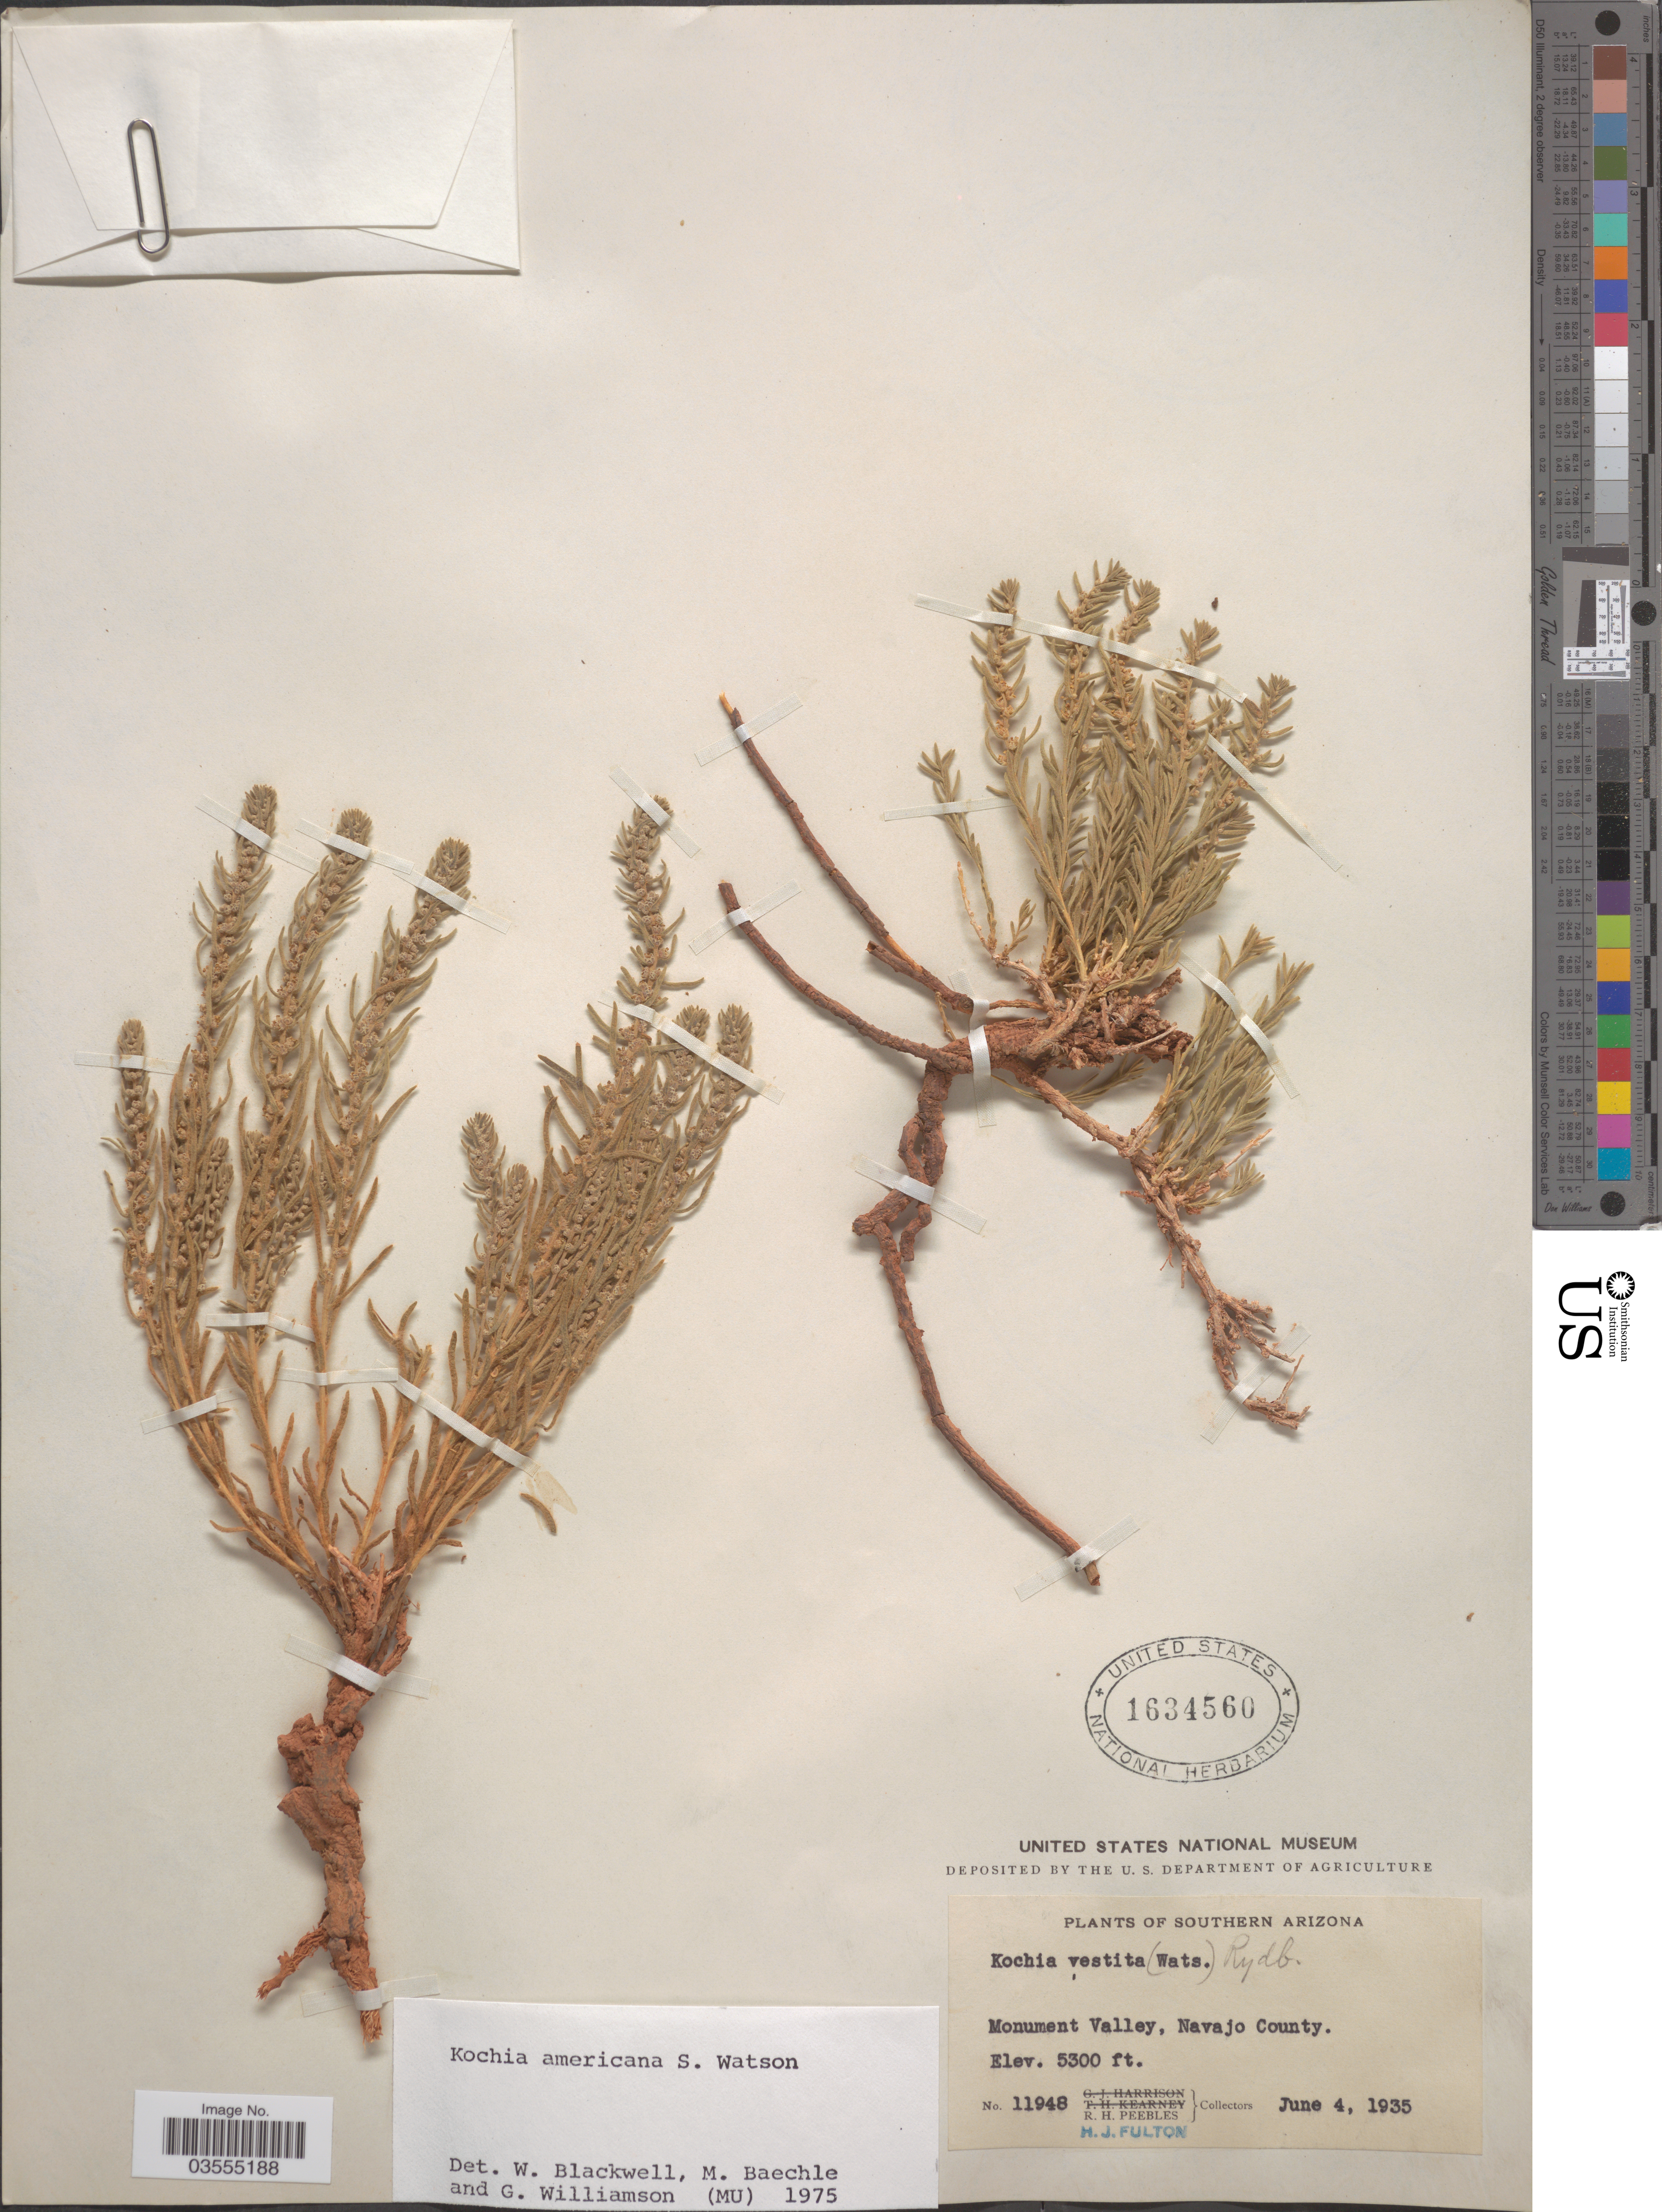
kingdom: Plantae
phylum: Tracheophyta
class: Magnoliopsida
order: Caryophyllales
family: Amaranthaceae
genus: Neokochia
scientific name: Neokochia americana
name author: (S. Watson) G.L. Chu & S.C. Sand.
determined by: U.S. National Herbarium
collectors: R. H. Peebles & H. Fulton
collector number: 11948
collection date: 1935-06-04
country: United States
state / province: Arizona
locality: Southern Arizona. Monument Valley, Navajo County.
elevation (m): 1615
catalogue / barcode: US 1634560